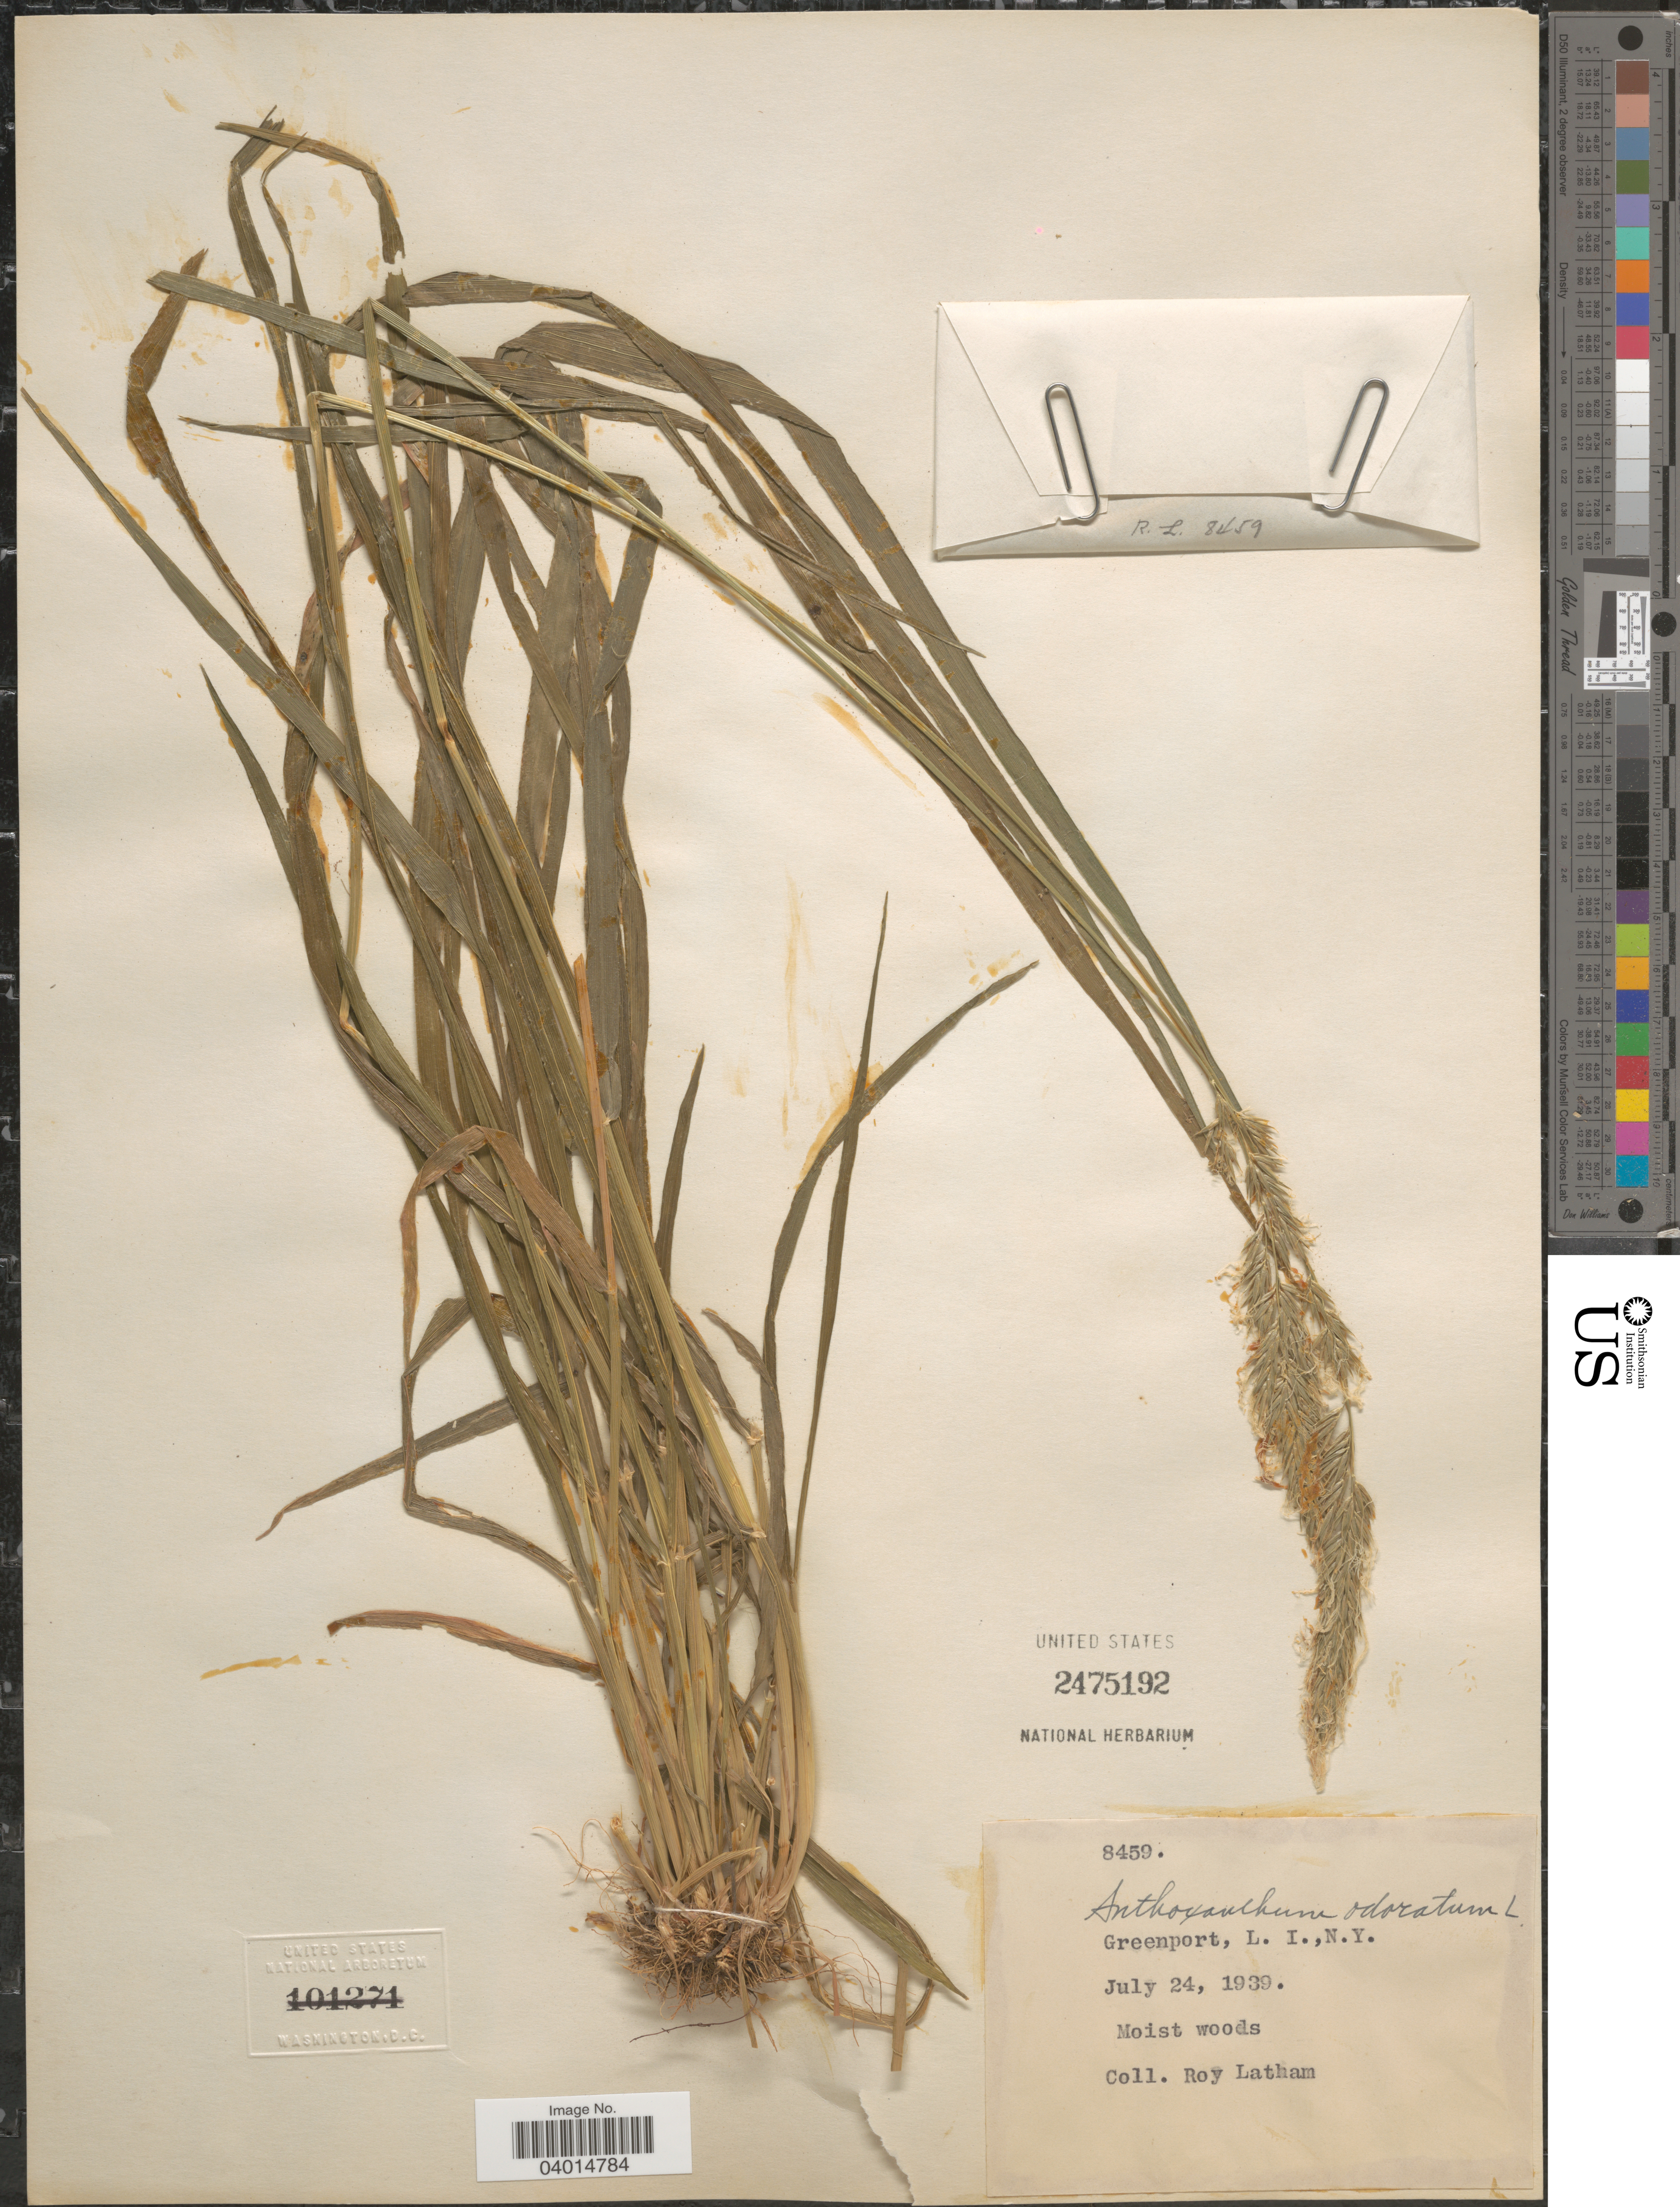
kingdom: Plantae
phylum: Tracheophyta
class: Liliopsida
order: Poales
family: Poaceae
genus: Anthoxanthum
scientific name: Anthoxanthum odoratum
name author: L.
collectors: R. Latham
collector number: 8459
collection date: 1939-07-24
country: United States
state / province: New York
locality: Greenport.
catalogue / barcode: US 2475192